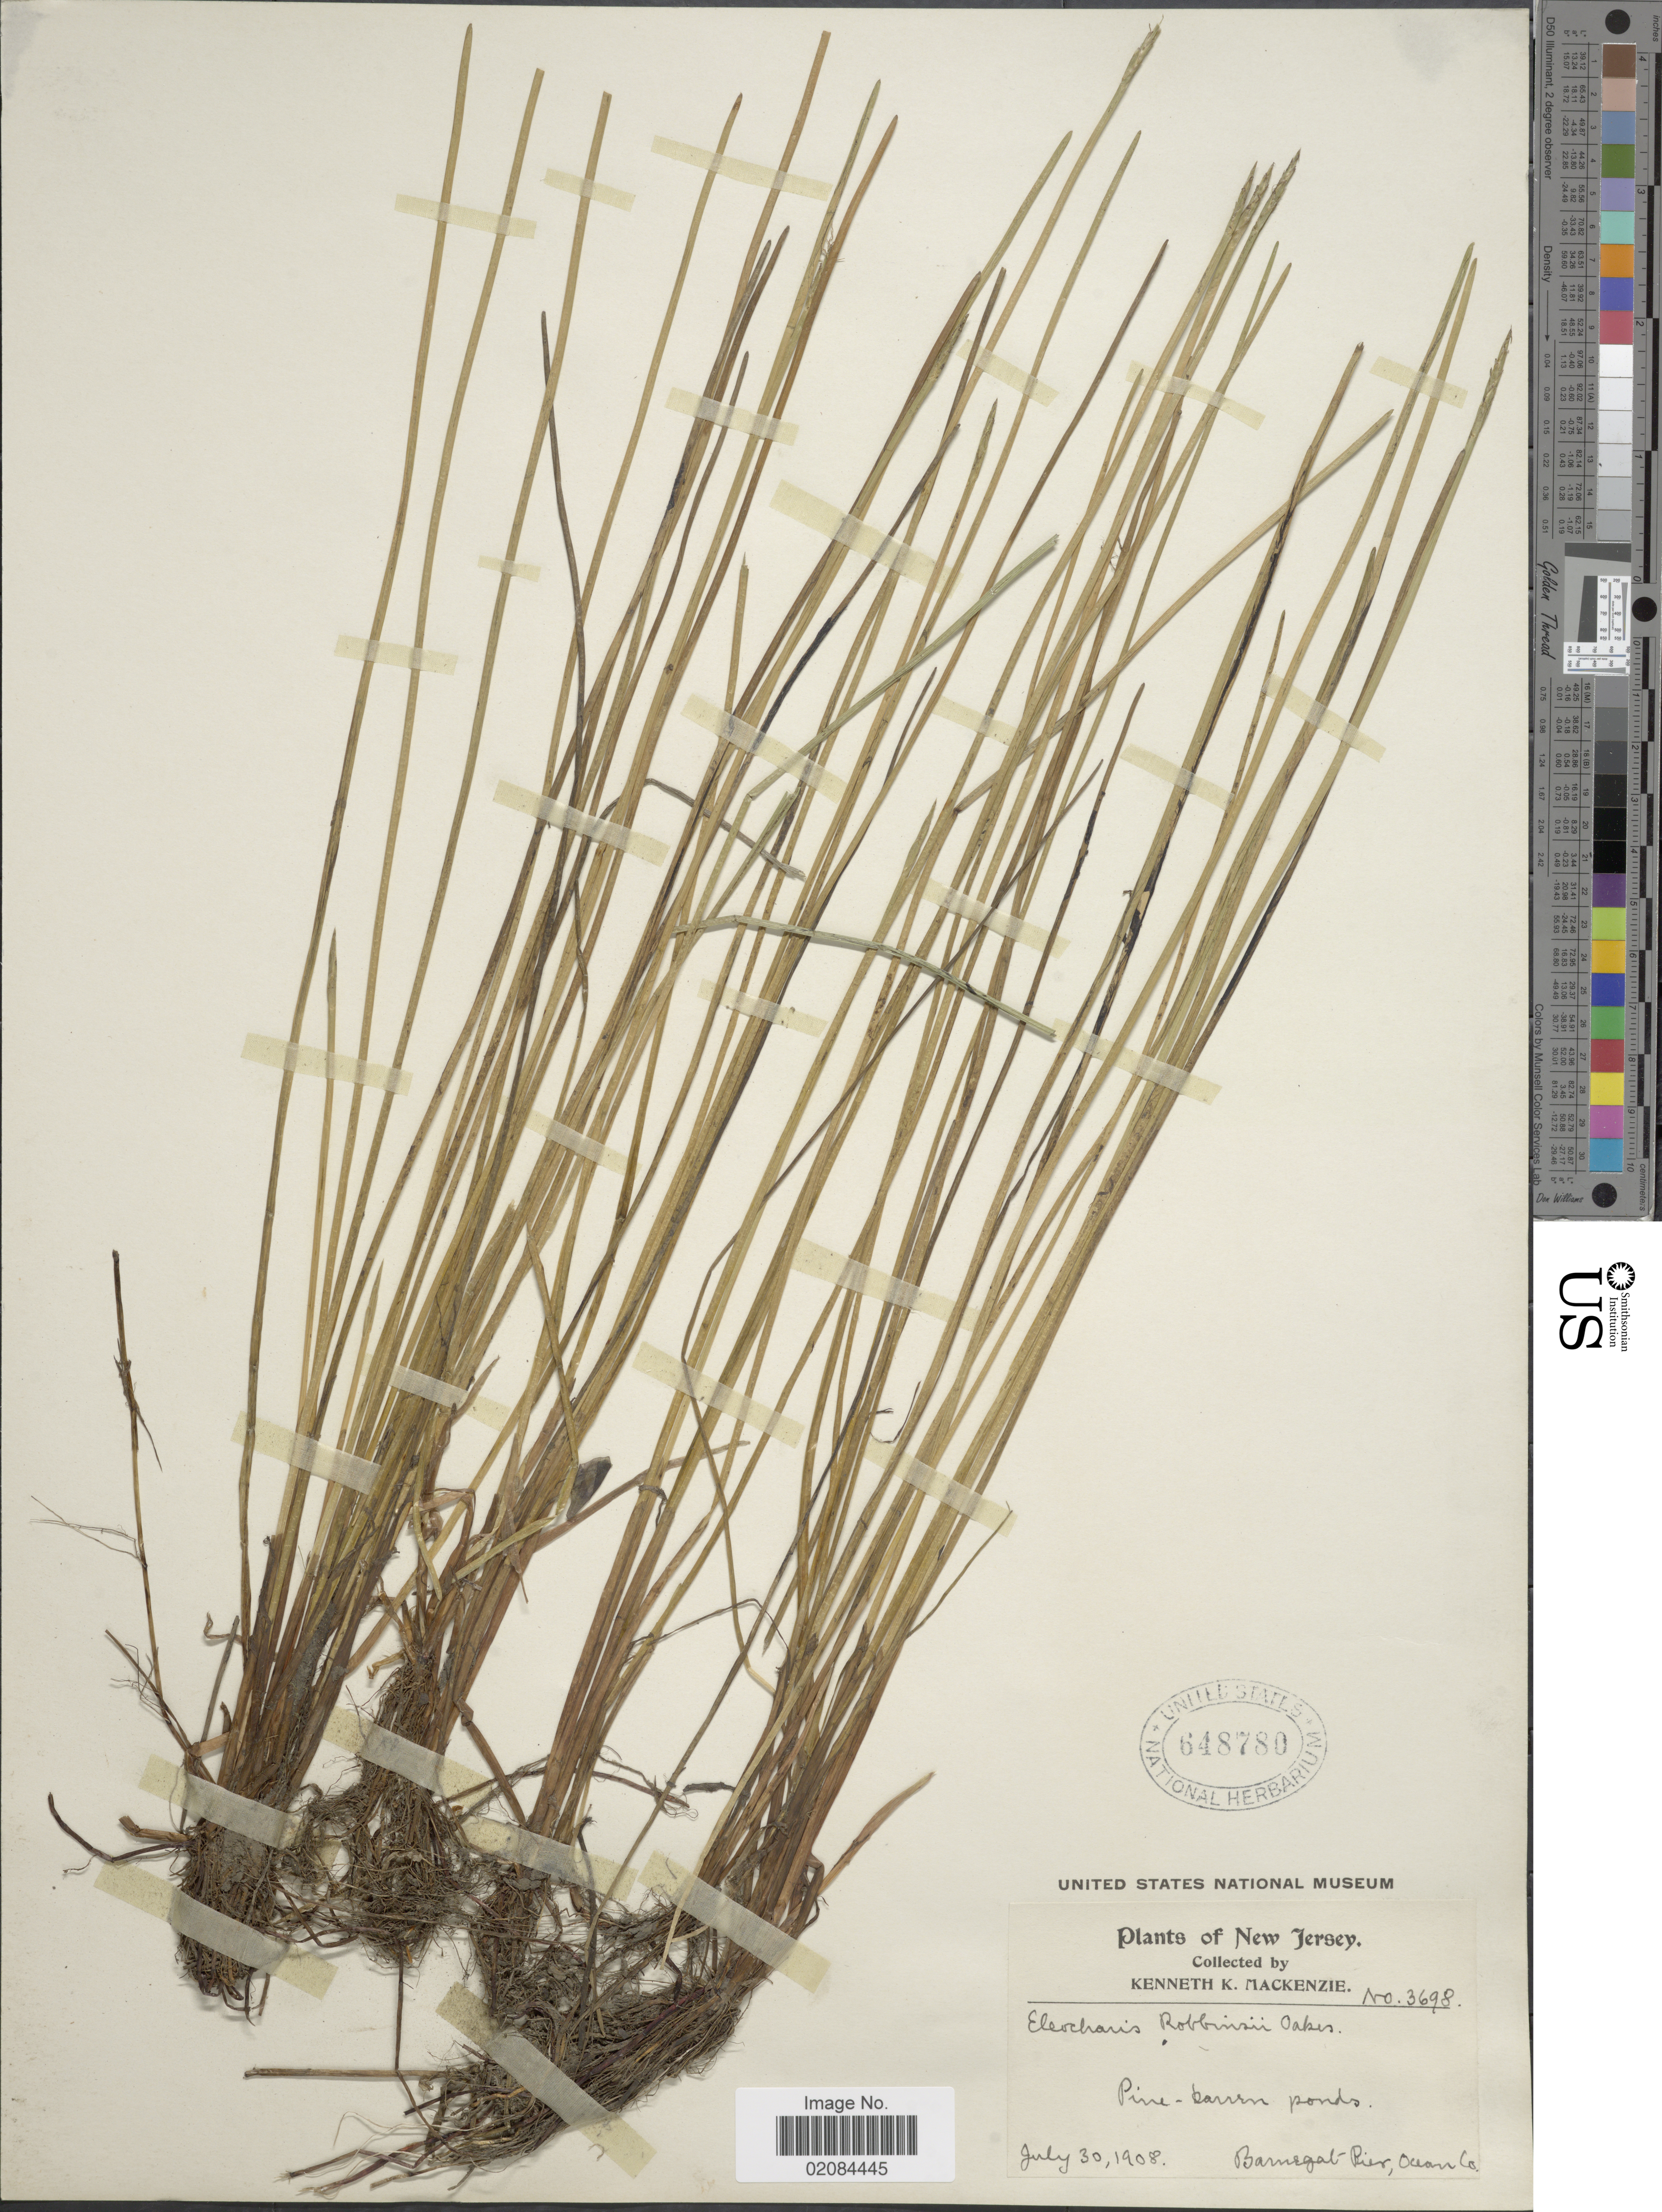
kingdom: Plantae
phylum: Tracheophyta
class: Liliopsida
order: Poales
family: Cyperaceae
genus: Eleocharis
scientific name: Eleocharis robbinsii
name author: Oakes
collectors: K. K. Mackenzie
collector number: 3698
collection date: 1908-07-30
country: United States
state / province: New Jersey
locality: Barnegat Pier, Ocean Co.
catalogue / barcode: US 648780